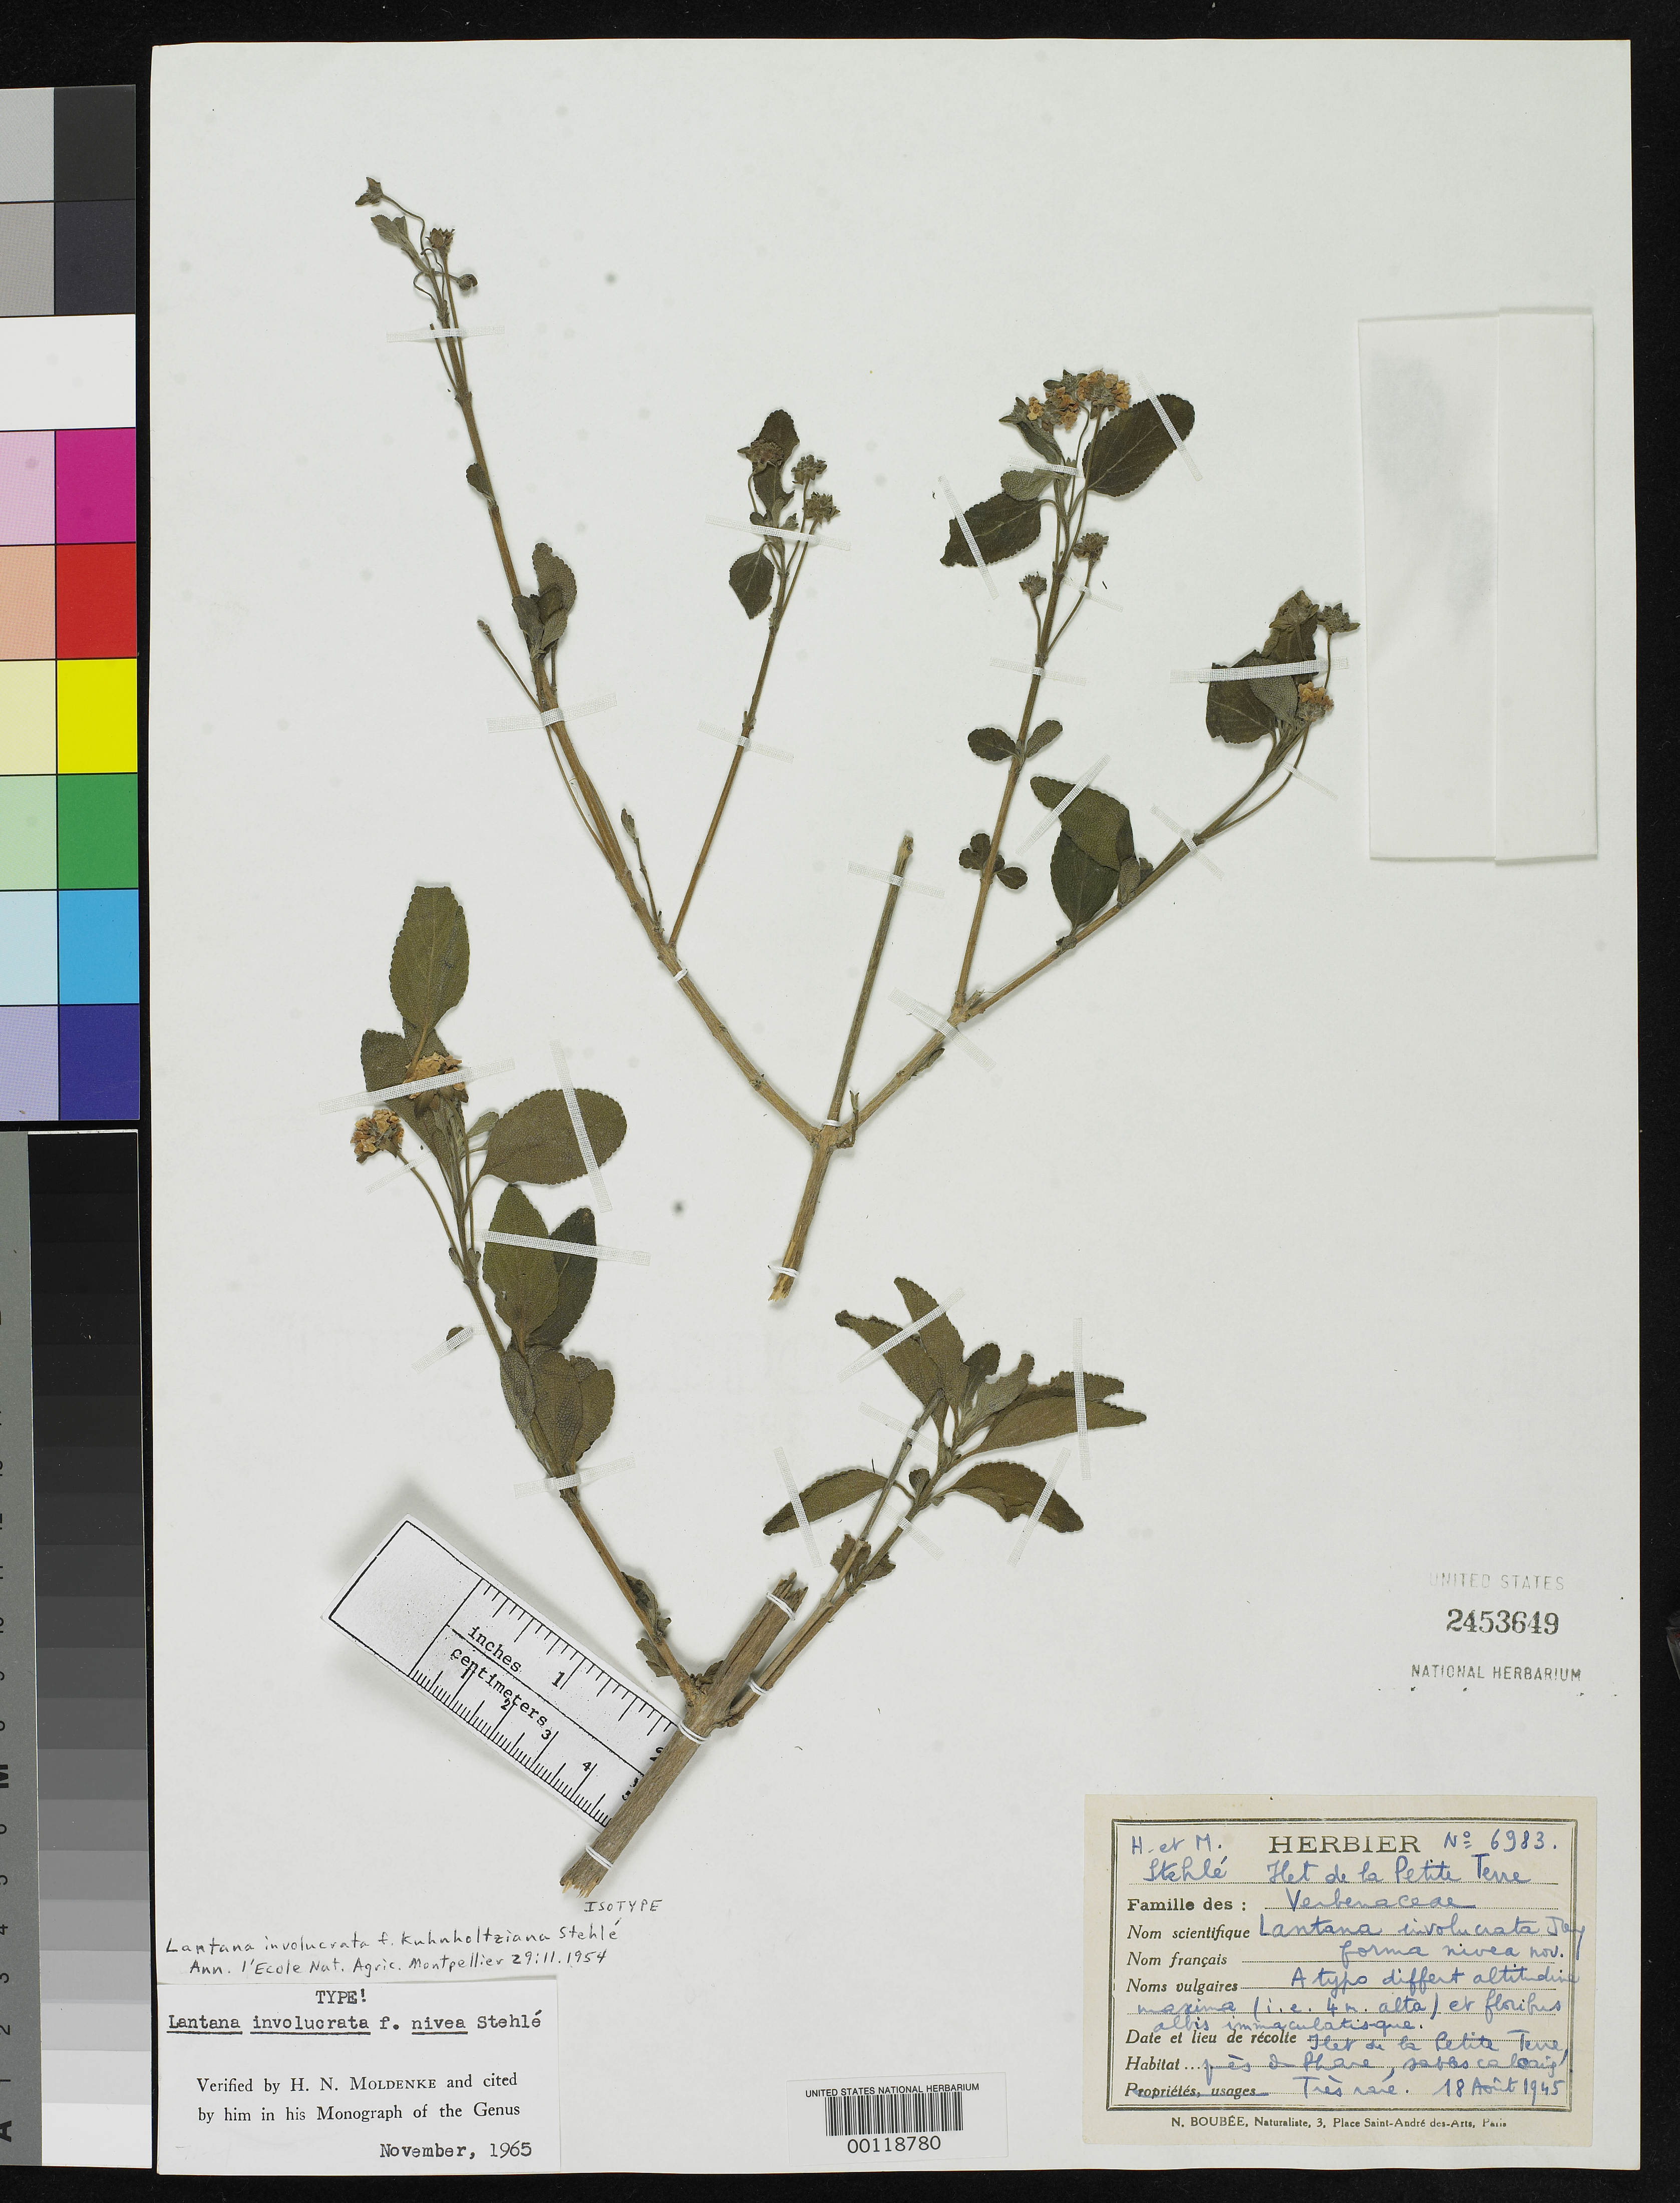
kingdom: Plantae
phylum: Tracheophyta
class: Magnoliopsida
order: Lamiales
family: Verbenaceae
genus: Lantana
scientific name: Lantana involucrata f. kuhnholtziana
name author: Stehlé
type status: Isotype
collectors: M. Stehlé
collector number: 6983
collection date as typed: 18 Aug 1945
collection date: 1945-08-18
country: Mexico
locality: Guadeloupe.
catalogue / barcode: US 2453649